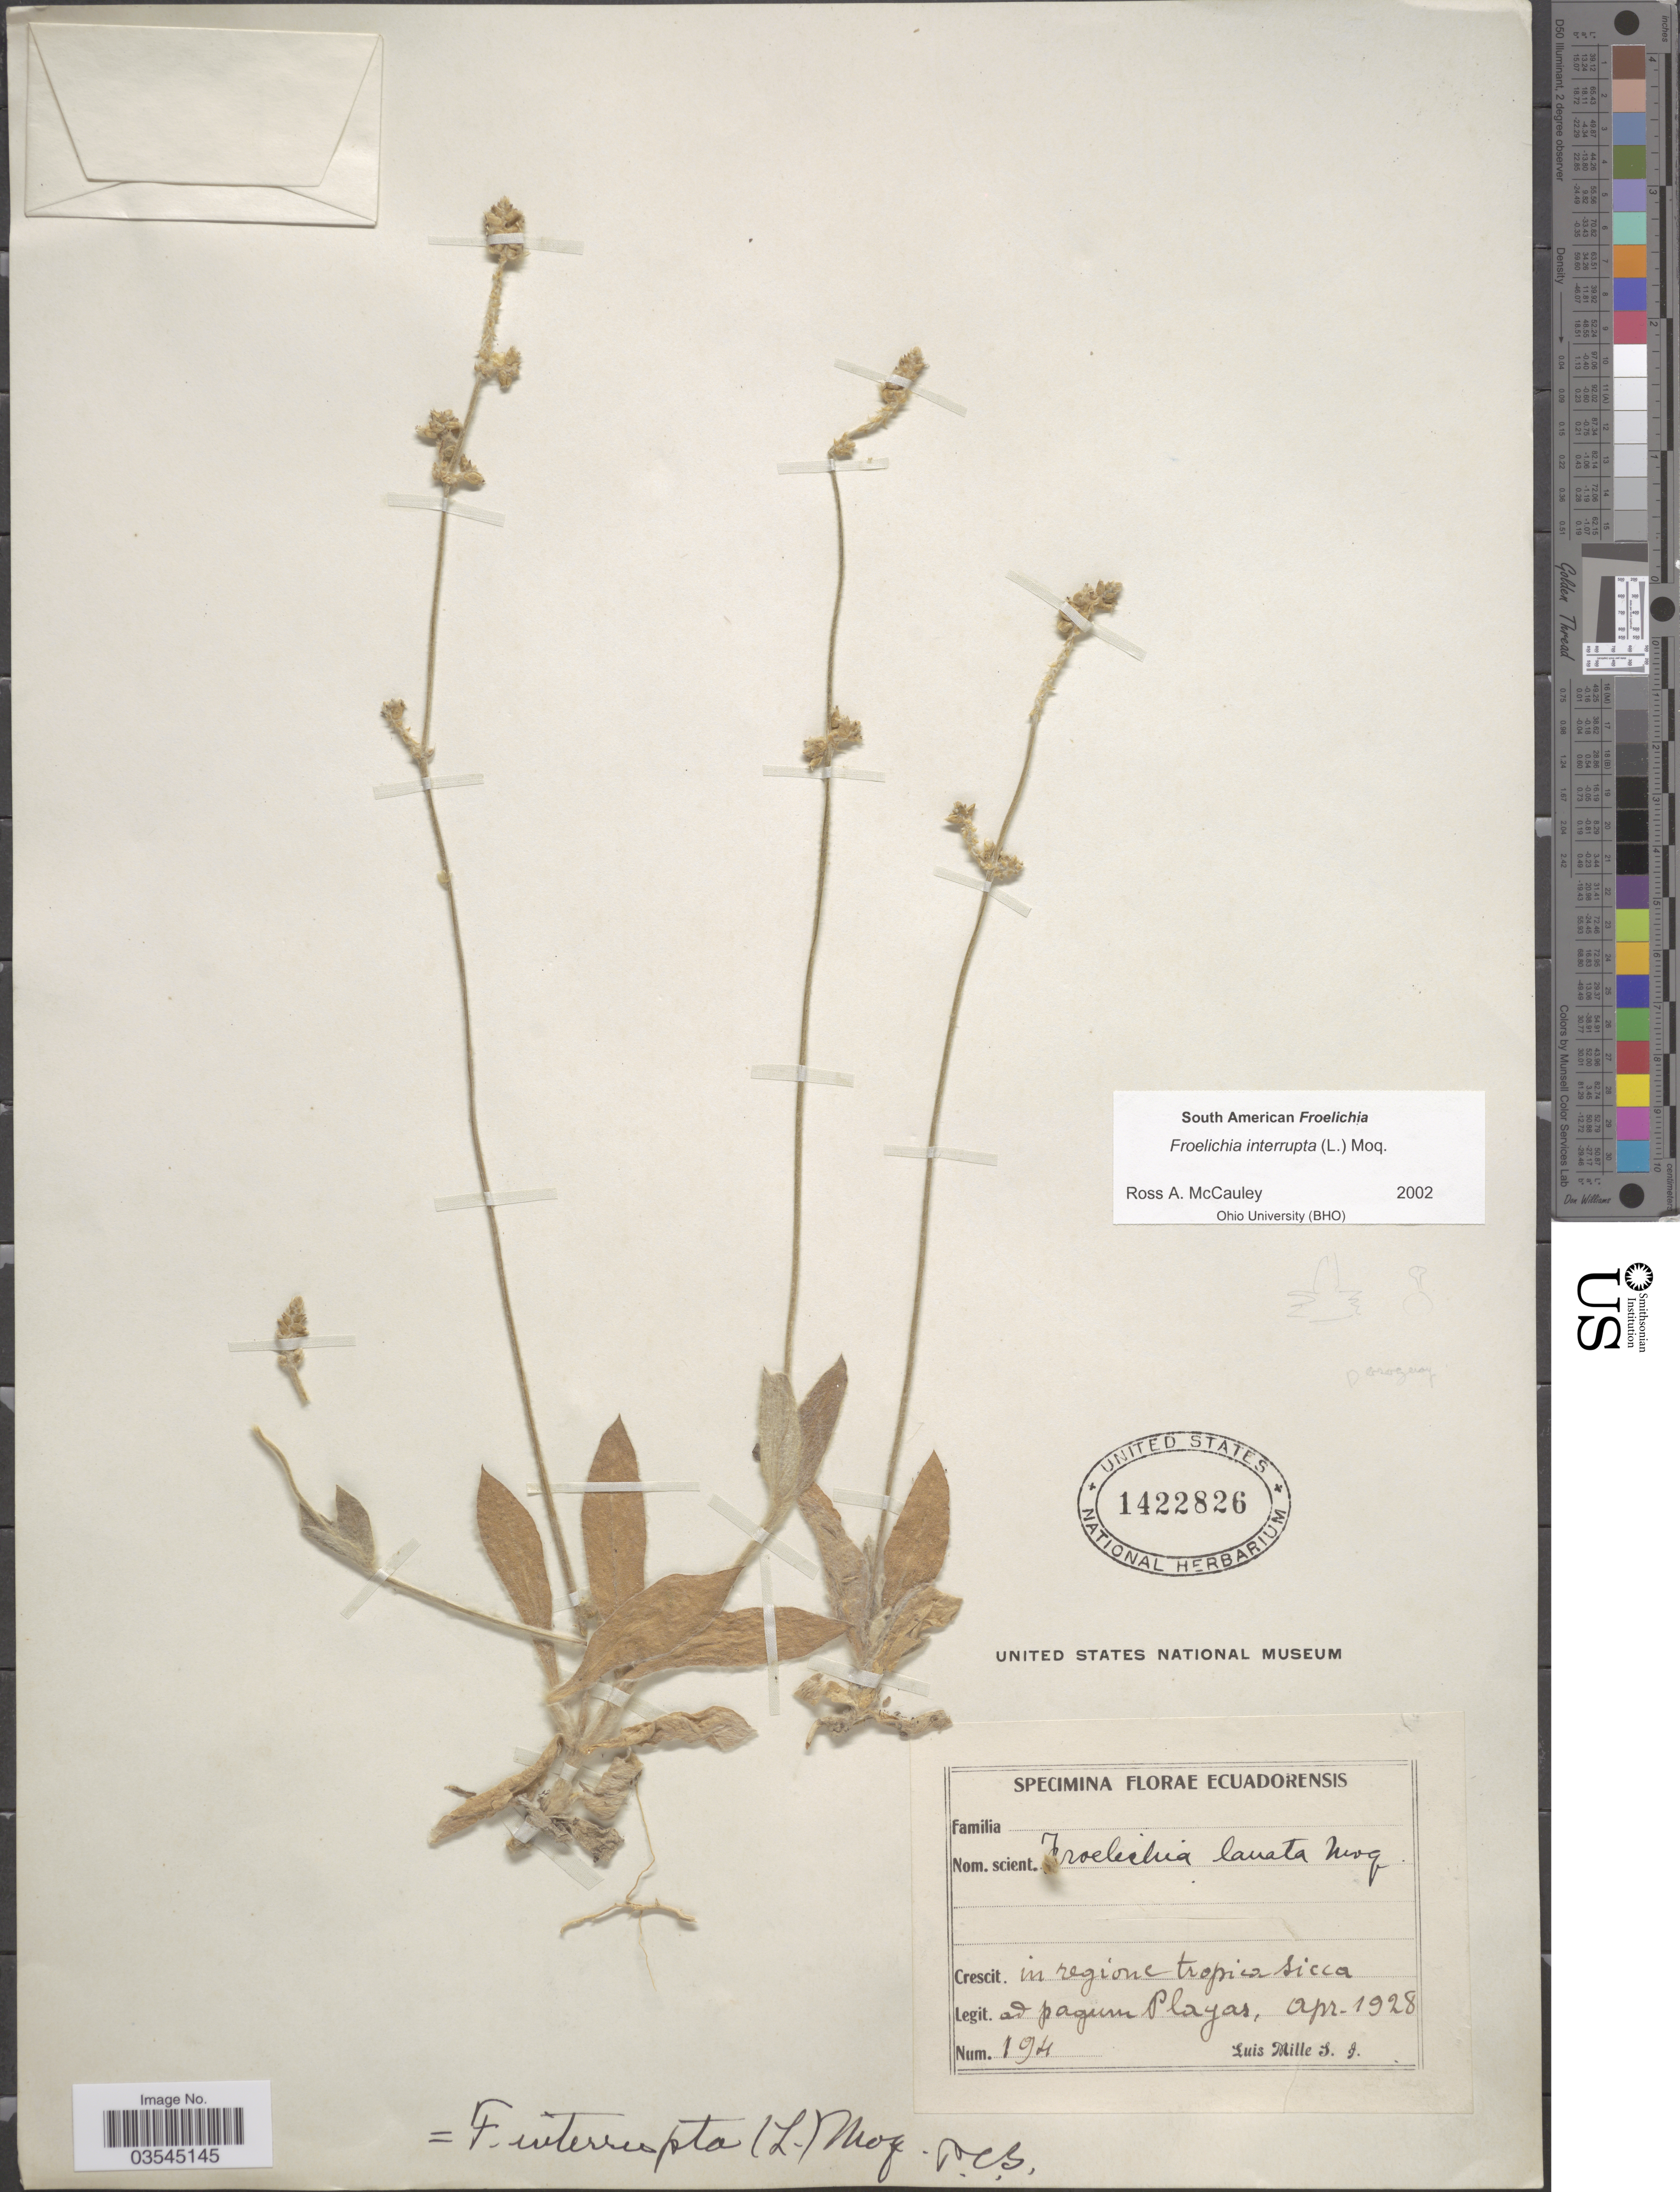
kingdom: Plantae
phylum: Tracheophyta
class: Magnoliopsida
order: Caryophyllales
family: Amaranthaceae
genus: Froelichia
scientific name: Froelichia interrupta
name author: (L.) Moq.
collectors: L. Mille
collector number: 194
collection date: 1928-04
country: Ecuador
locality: In regione tropica sicca ad pagum Playas.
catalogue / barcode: US 1422826